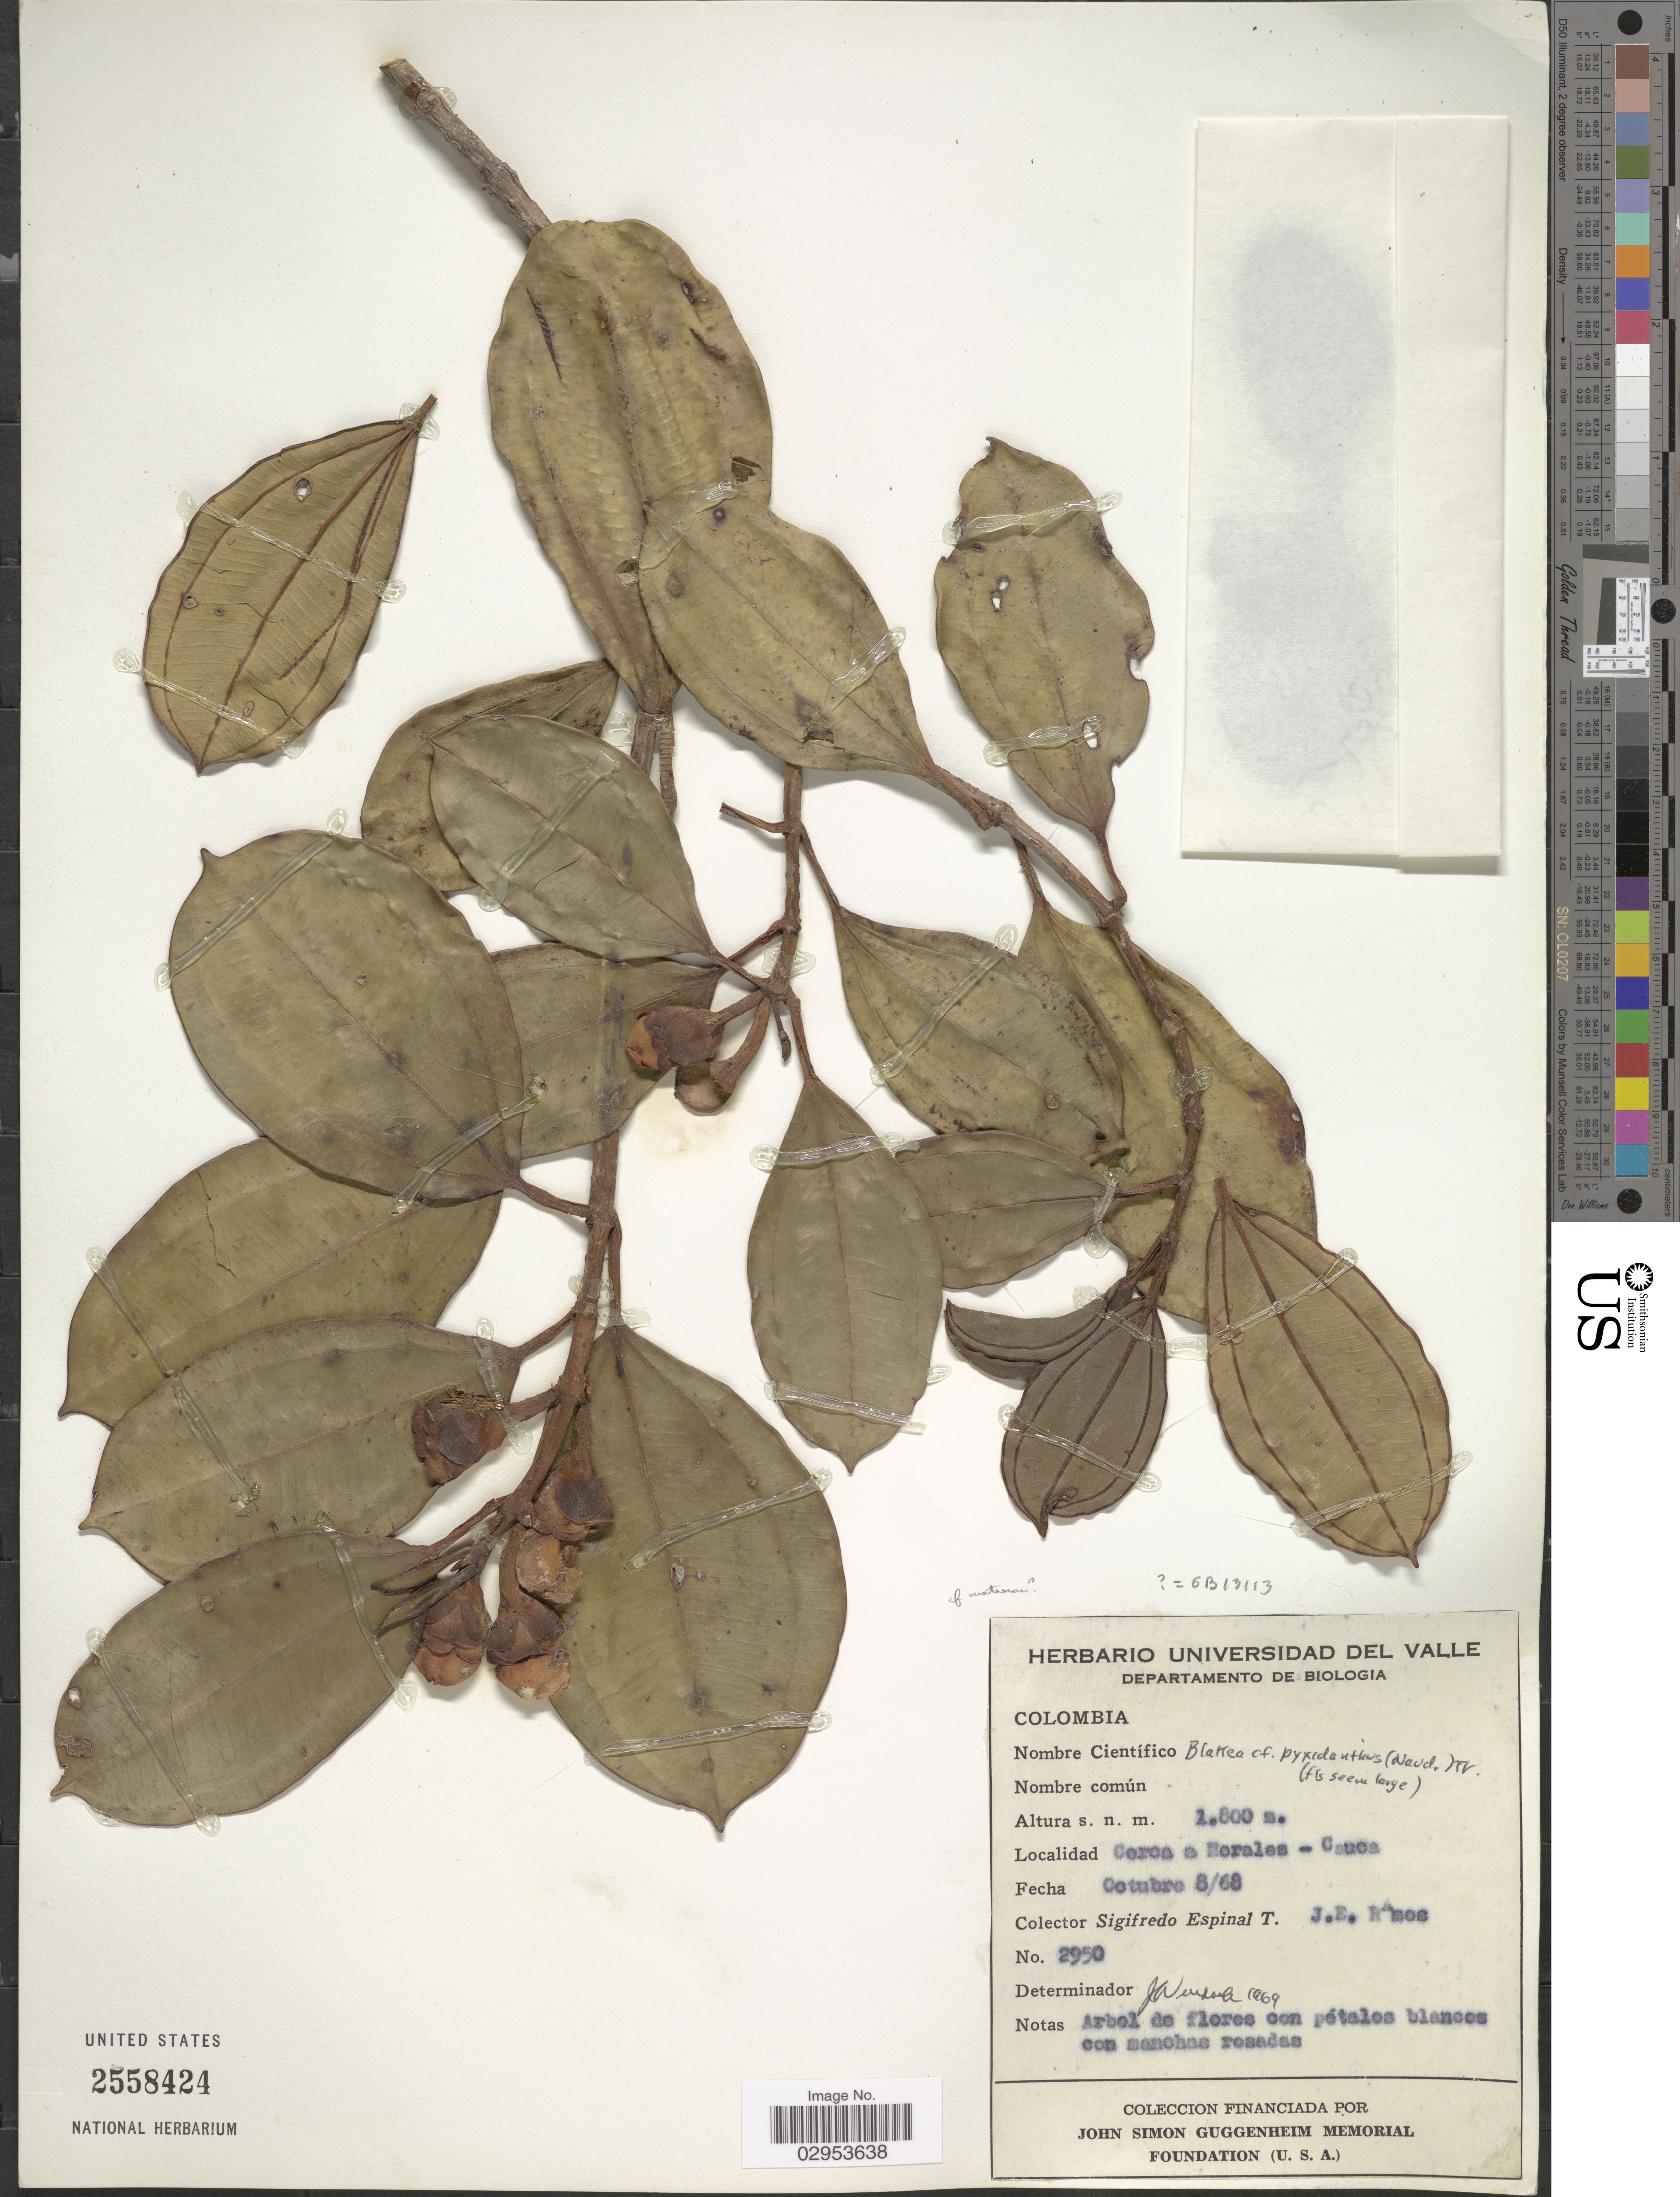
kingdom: Plantae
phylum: Tracheophyta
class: Magnoliopsida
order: Myrtales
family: Melastomataceae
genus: Blakea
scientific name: Blakea sp.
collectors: S. Espinal & J. E. Ramos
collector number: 2950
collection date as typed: Transcribed d/m/y: 8/10/68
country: Colombia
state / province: Cauca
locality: Cerca a Morales.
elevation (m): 1800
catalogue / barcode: US 2558424